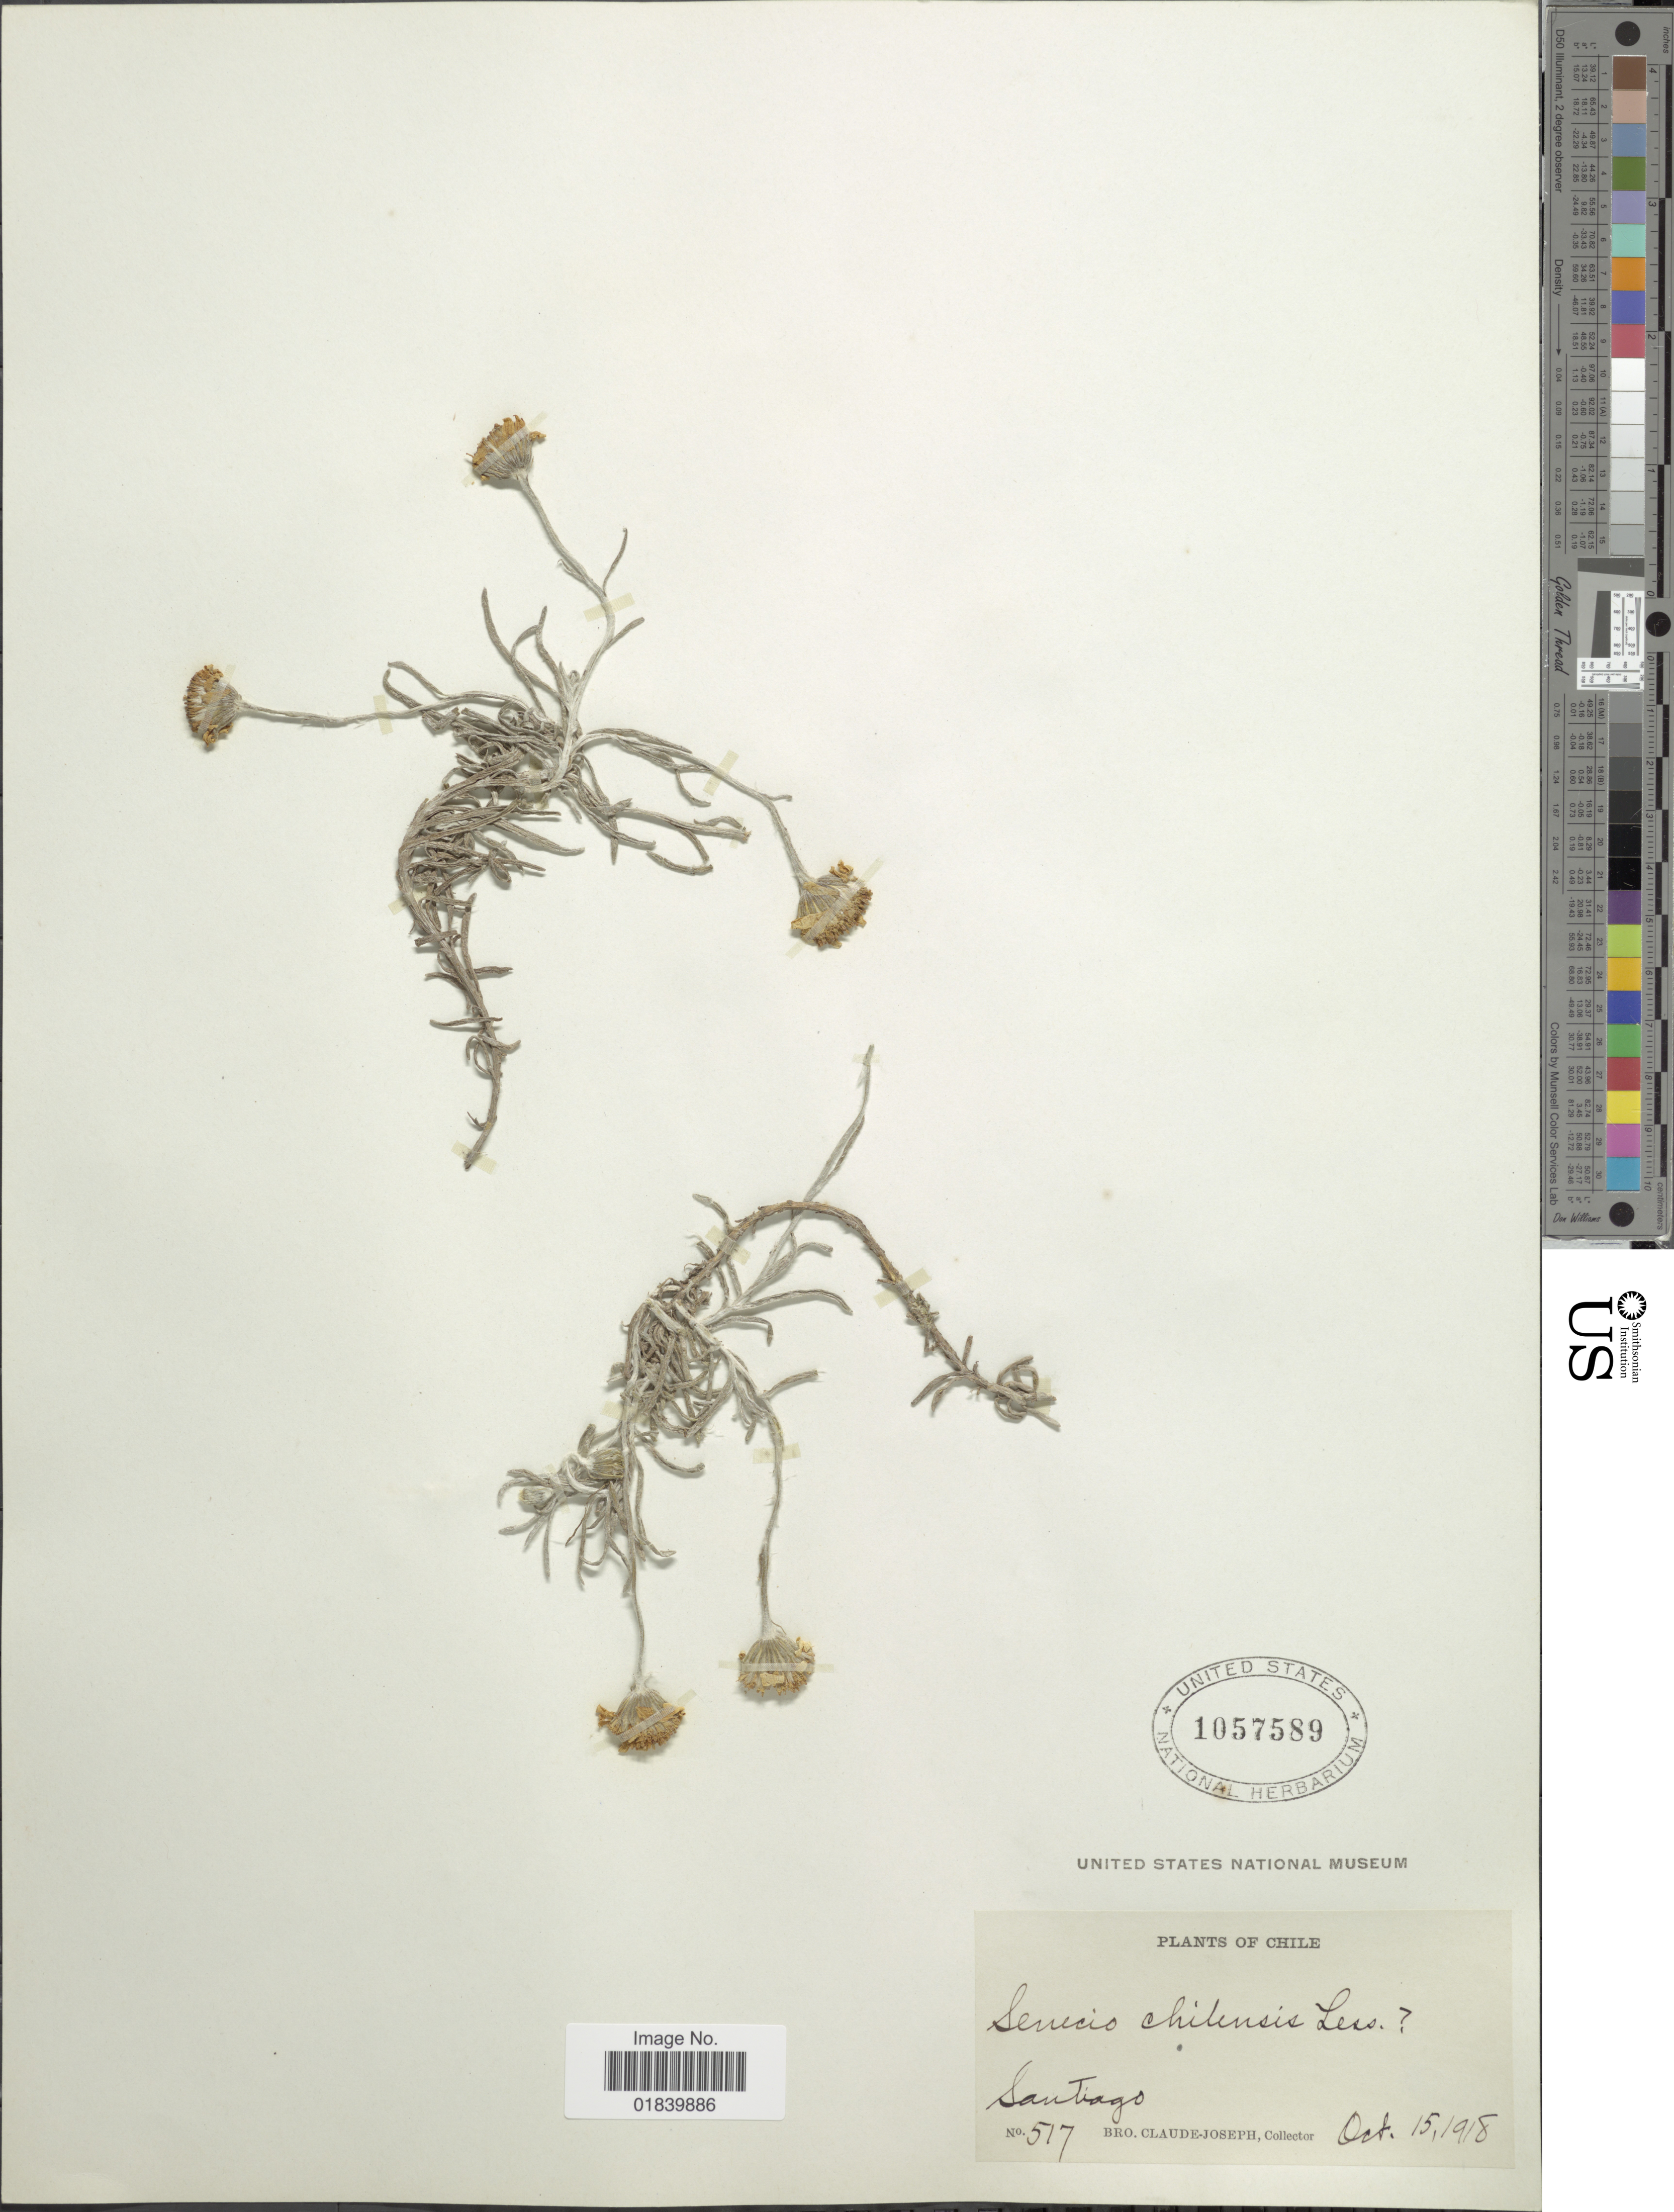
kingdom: Plantae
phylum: Tracheophyta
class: Magnoliopsida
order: Asterales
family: Asteraceae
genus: Senecio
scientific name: Senecio chilensis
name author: Less.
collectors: Bro. Claude-Joseph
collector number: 517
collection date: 1918-10-15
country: Chile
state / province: Región Metropolitana (RM)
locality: Santiago.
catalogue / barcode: US 1057589